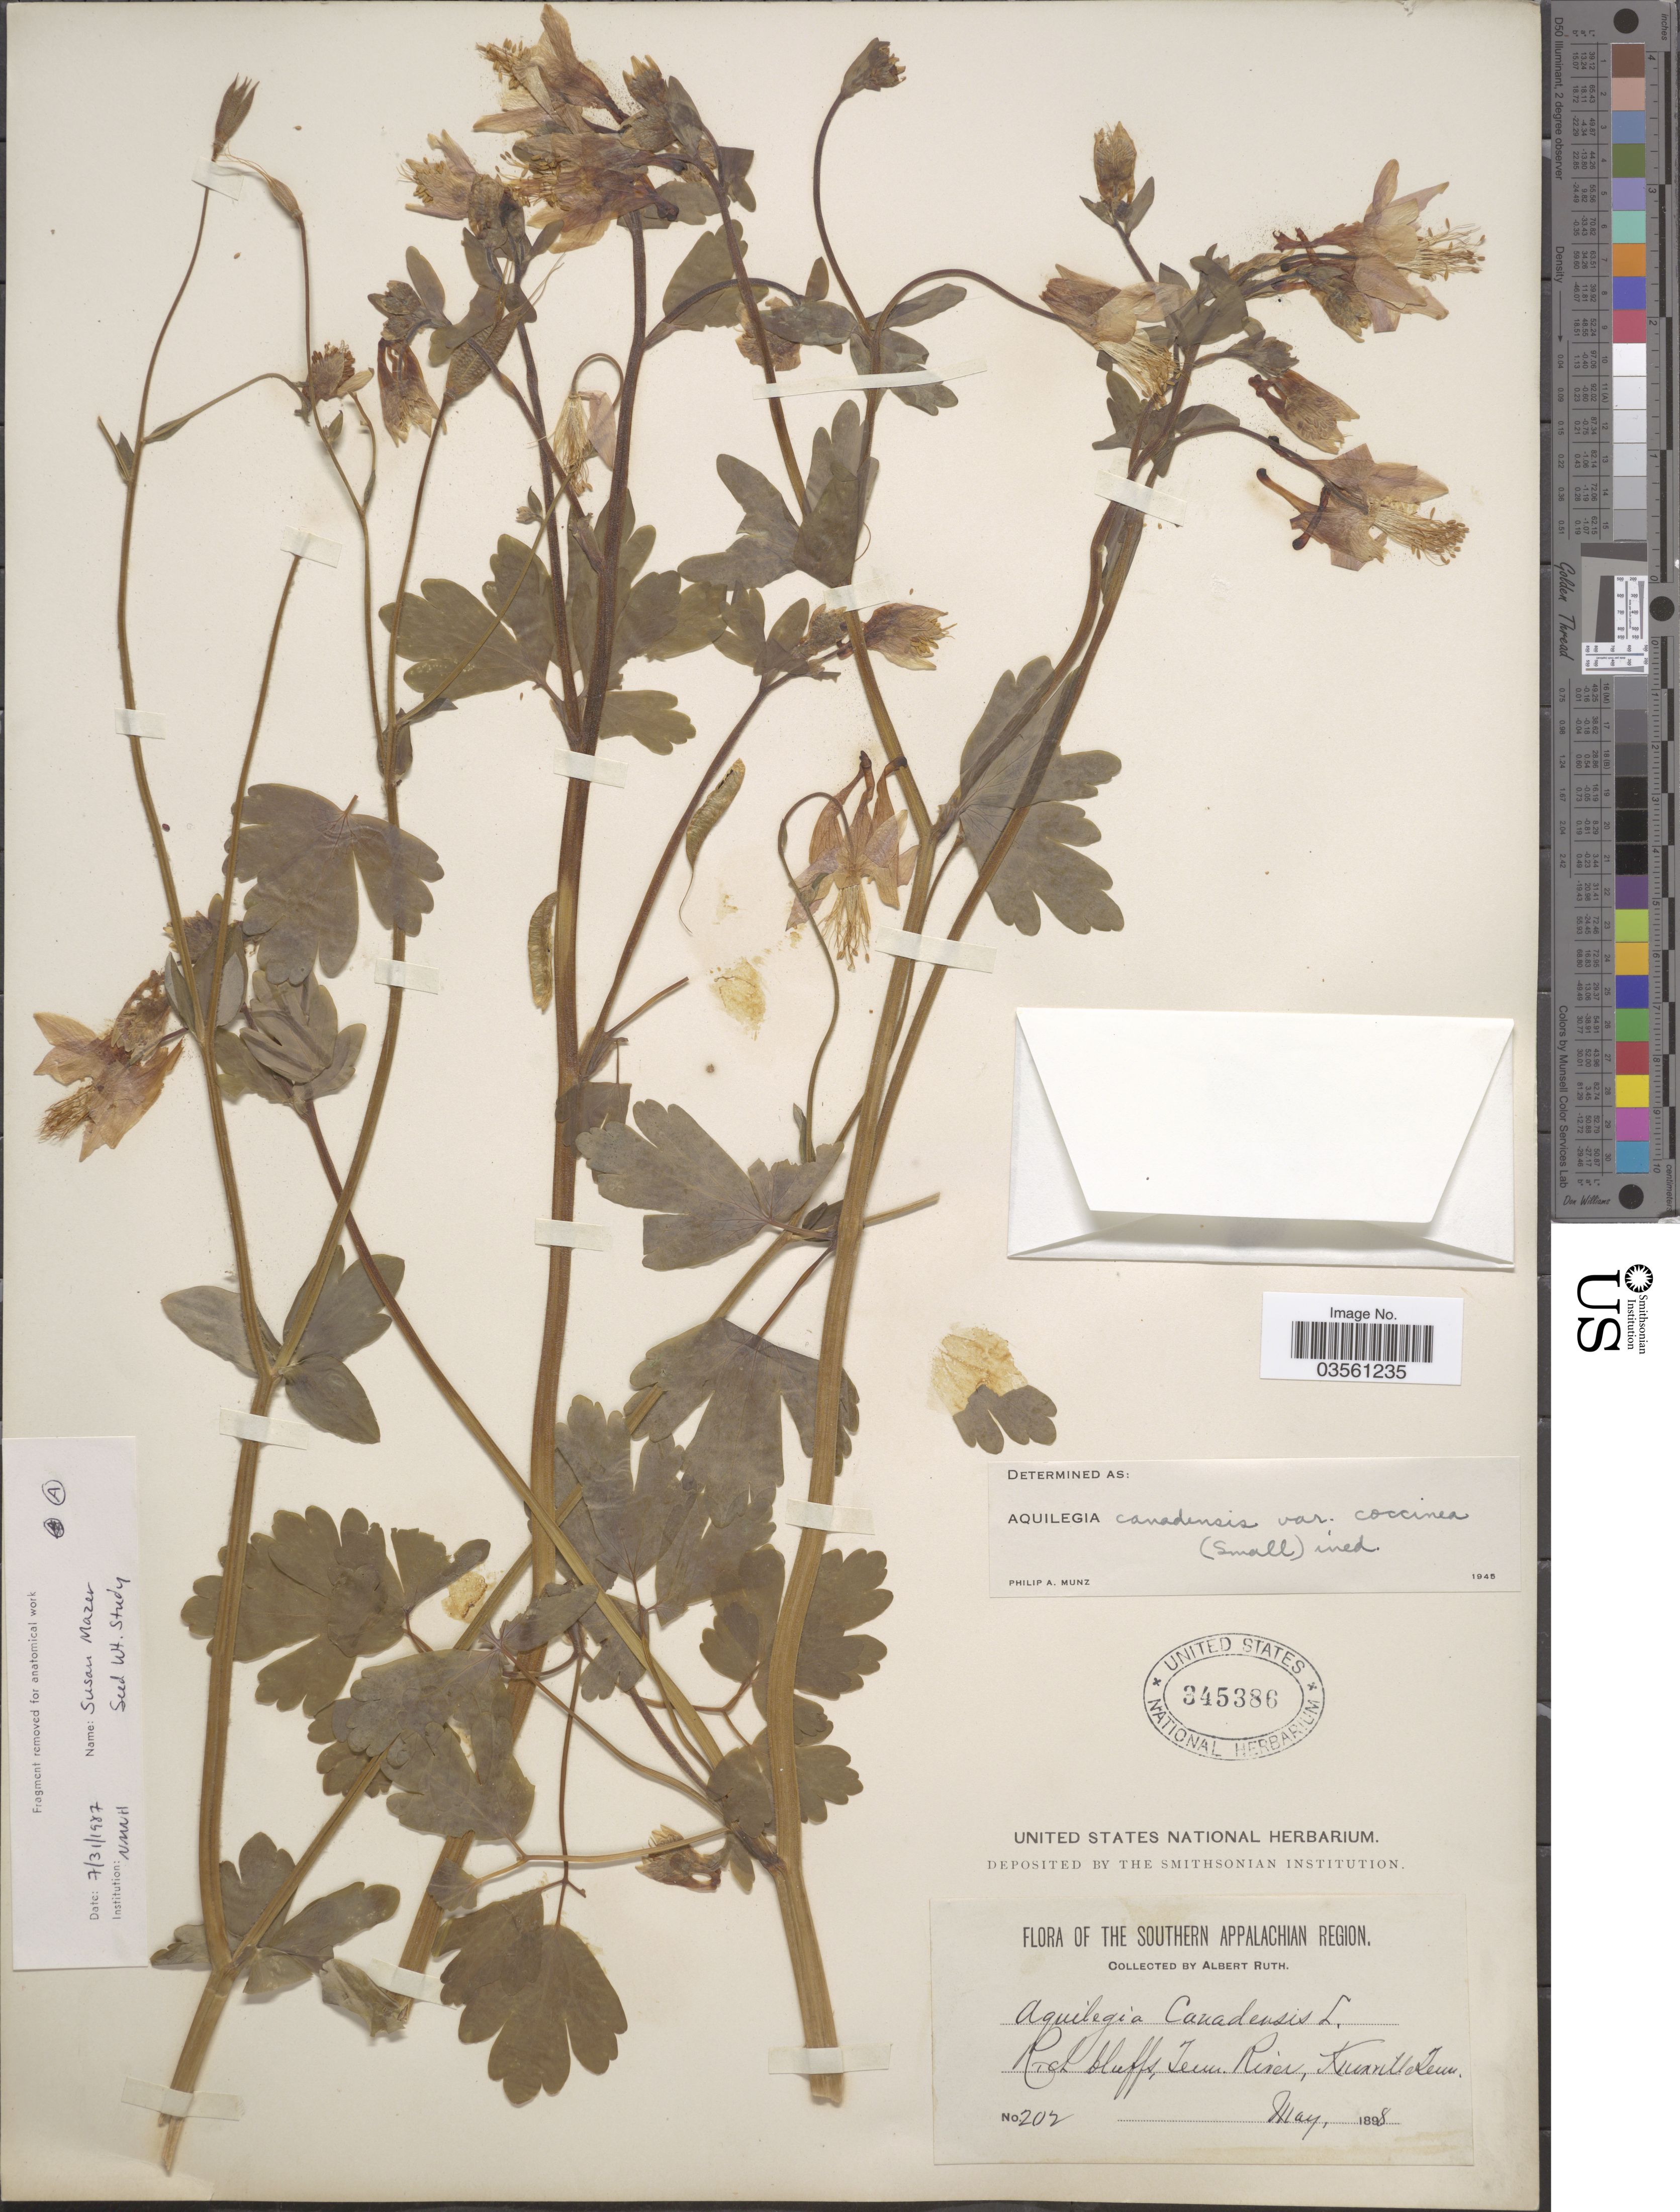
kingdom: Plantae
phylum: Tracheophyta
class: Magnoliopsida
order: Ranunculales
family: Ranunculaceae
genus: Aquilegia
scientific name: Aquilegia canadensis var. coccinea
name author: (Small) Munz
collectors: A. Ruth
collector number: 202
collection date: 1898-05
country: United States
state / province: Tennessee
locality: The Southern Appalachian Region. Tenn. River, Knoxville.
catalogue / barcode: US 345386